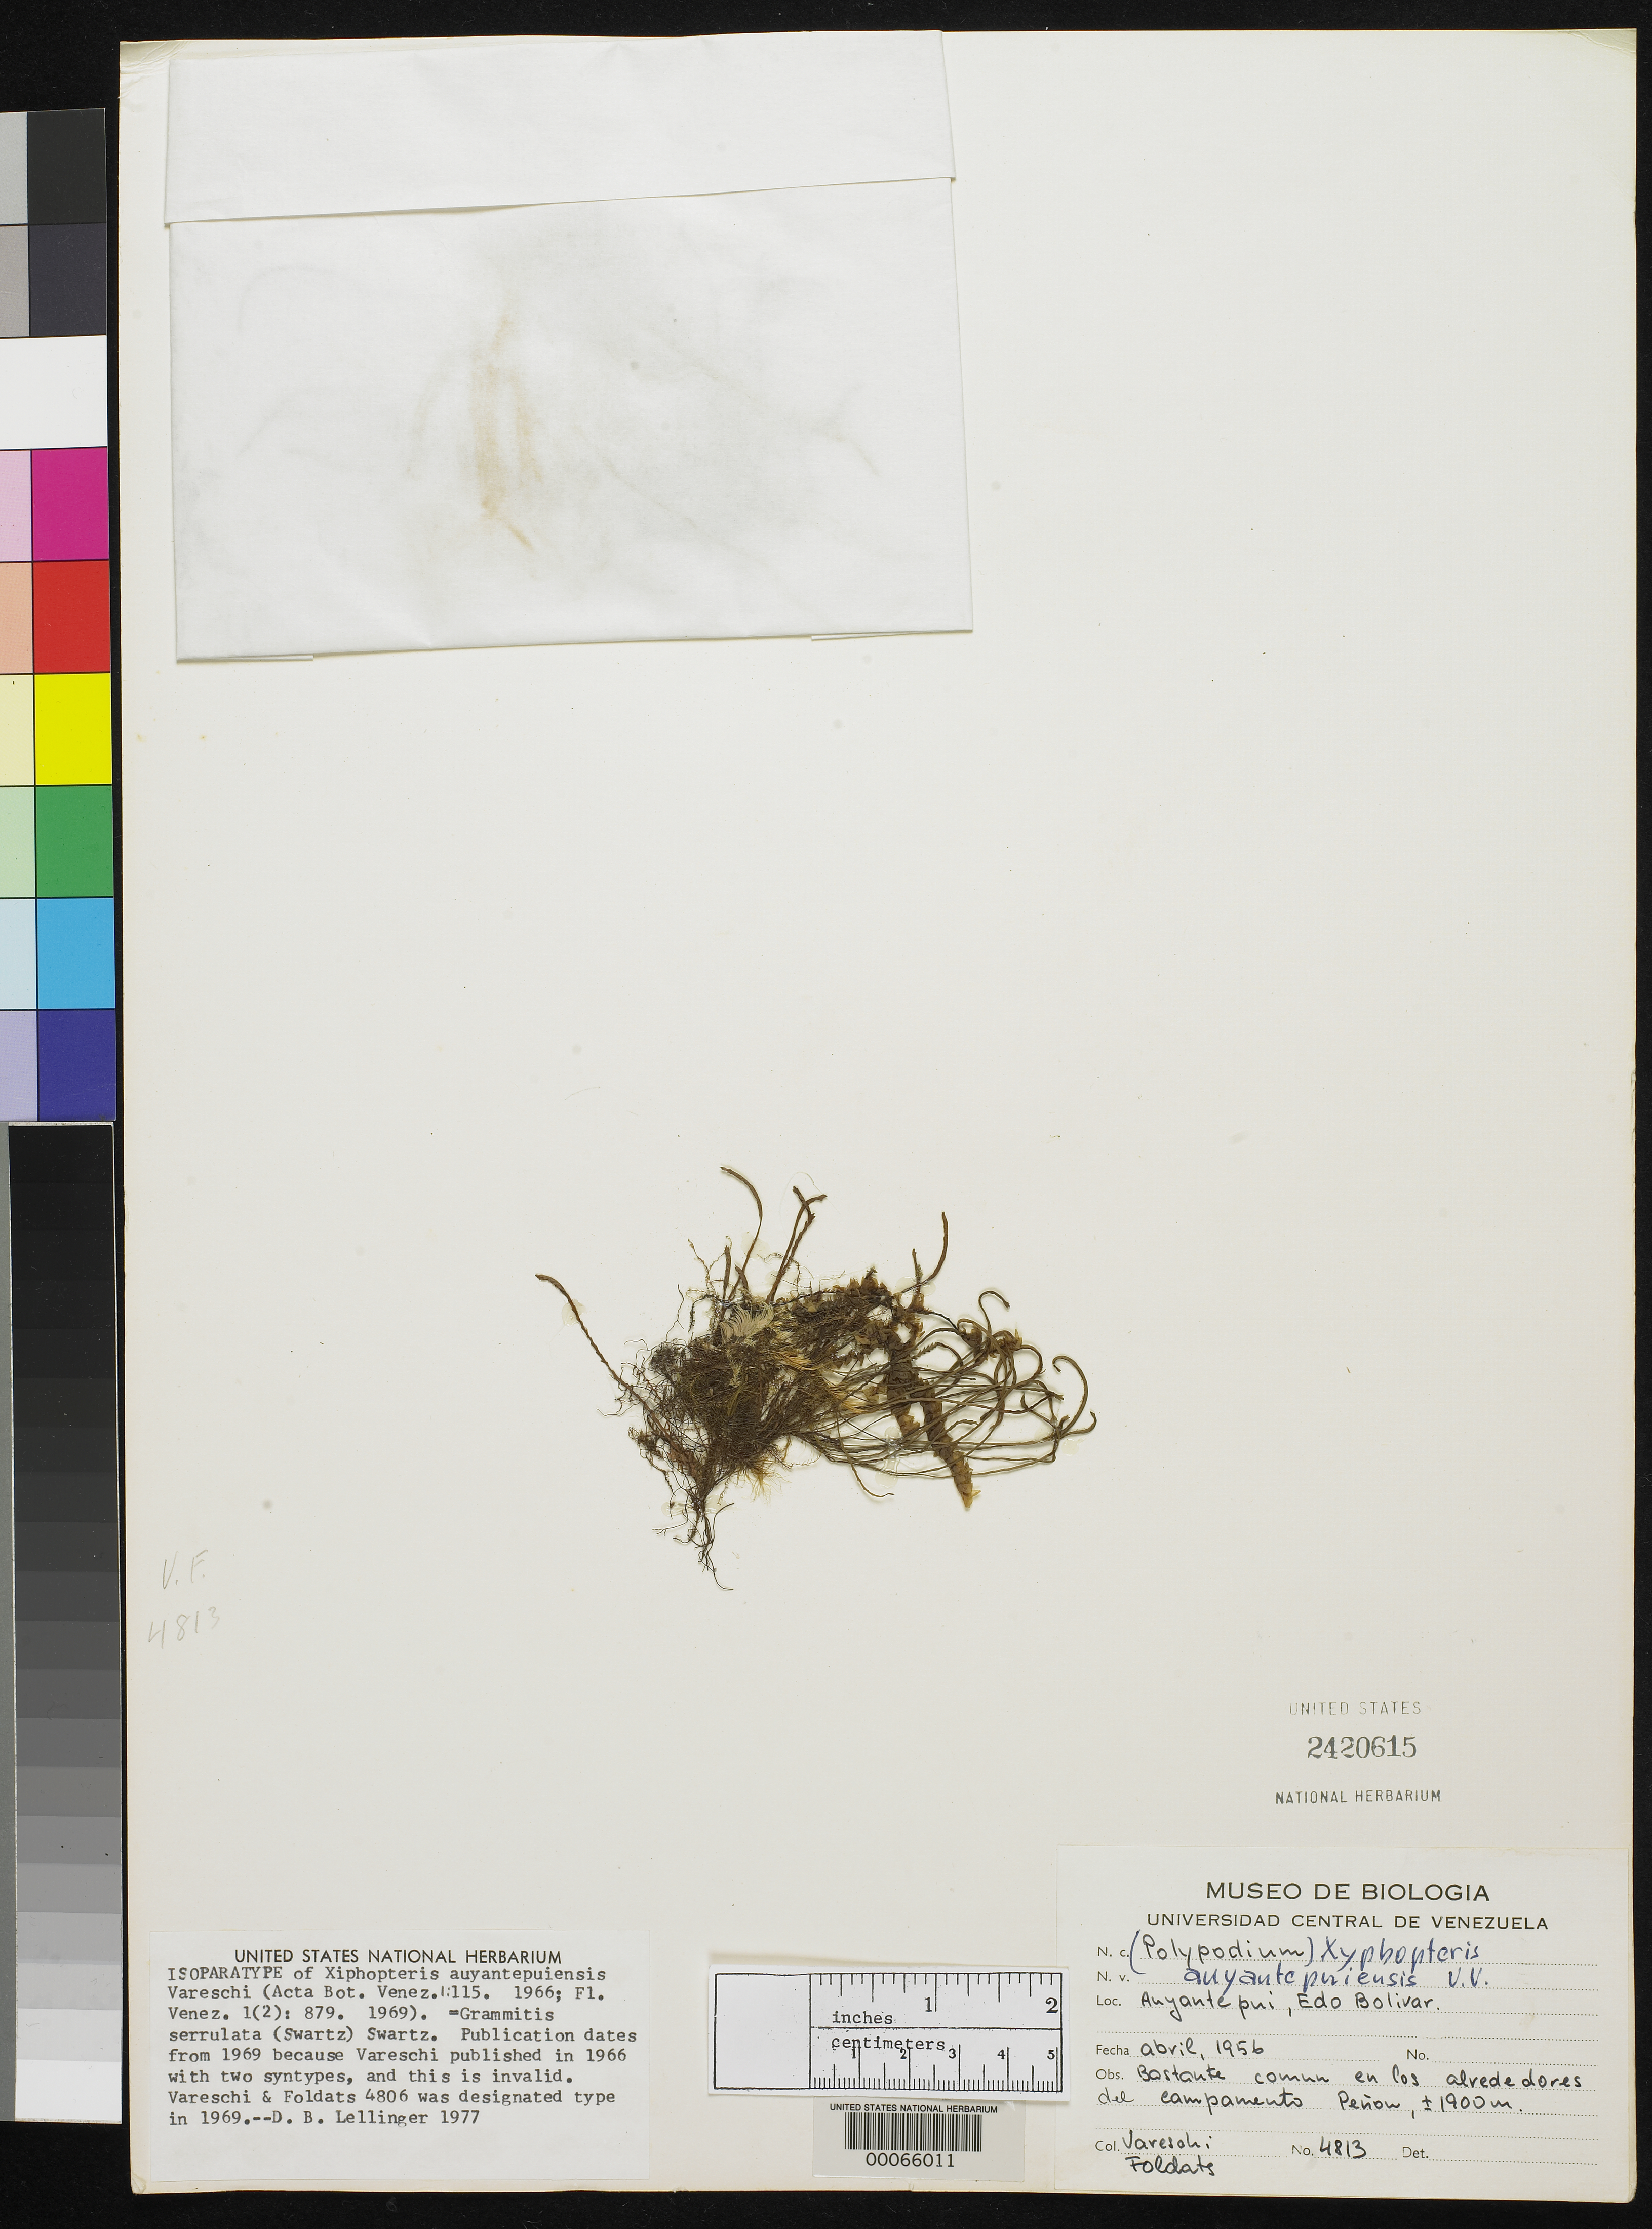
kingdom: Plantae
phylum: Tracheophyta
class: Polypodiopsida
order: Polypodiales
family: Polypodiaceae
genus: Xiphopteris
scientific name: Xiphopteris auyantepuiensis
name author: Vareschi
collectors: V. Vareschi & E. Foldats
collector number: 4813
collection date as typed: Apr 1956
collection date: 1956-04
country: Venezuela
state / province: Bolivar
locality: Campamento El Penon.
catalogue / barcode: US 2420615